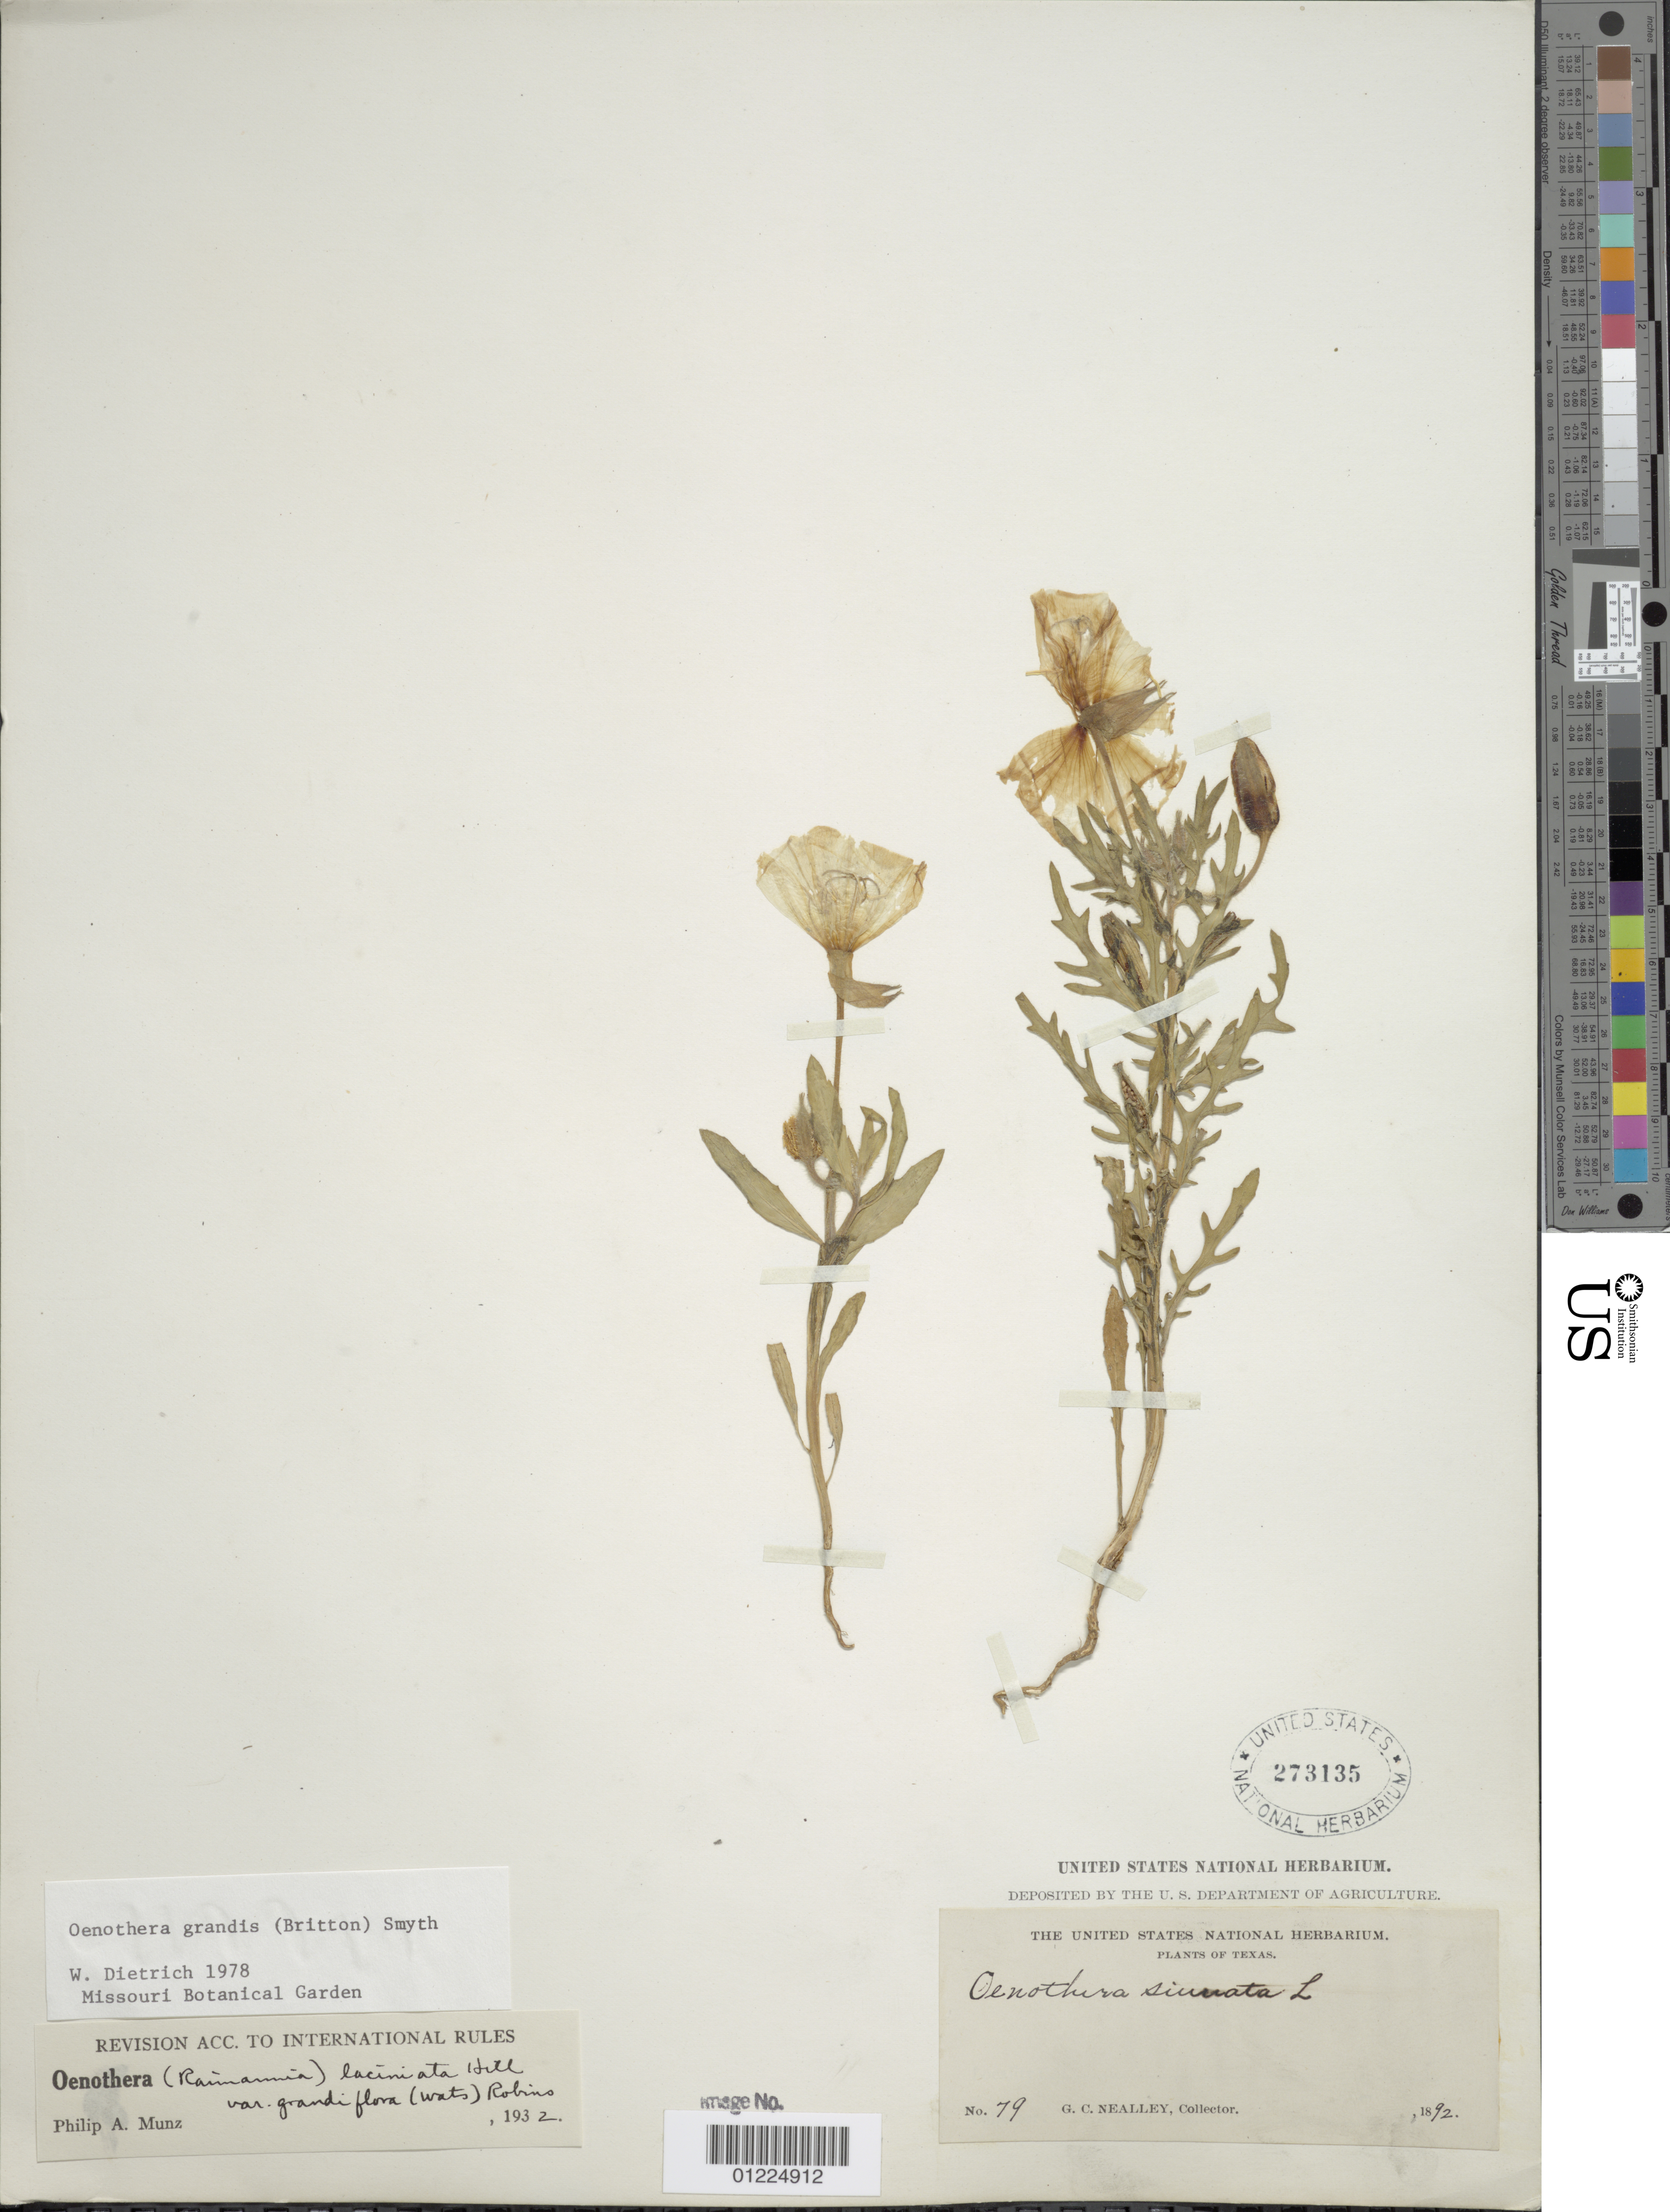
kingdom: Plantae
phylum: Tracheophyta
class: Magnoliopsida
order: Myrtales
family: Onagraceae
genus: Oenothera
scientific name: Oenothera grandis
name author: (Britton) Smyth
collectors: G. C. Nealley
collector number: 79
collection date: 1892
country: United States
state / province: Texas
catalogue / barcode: US 273135